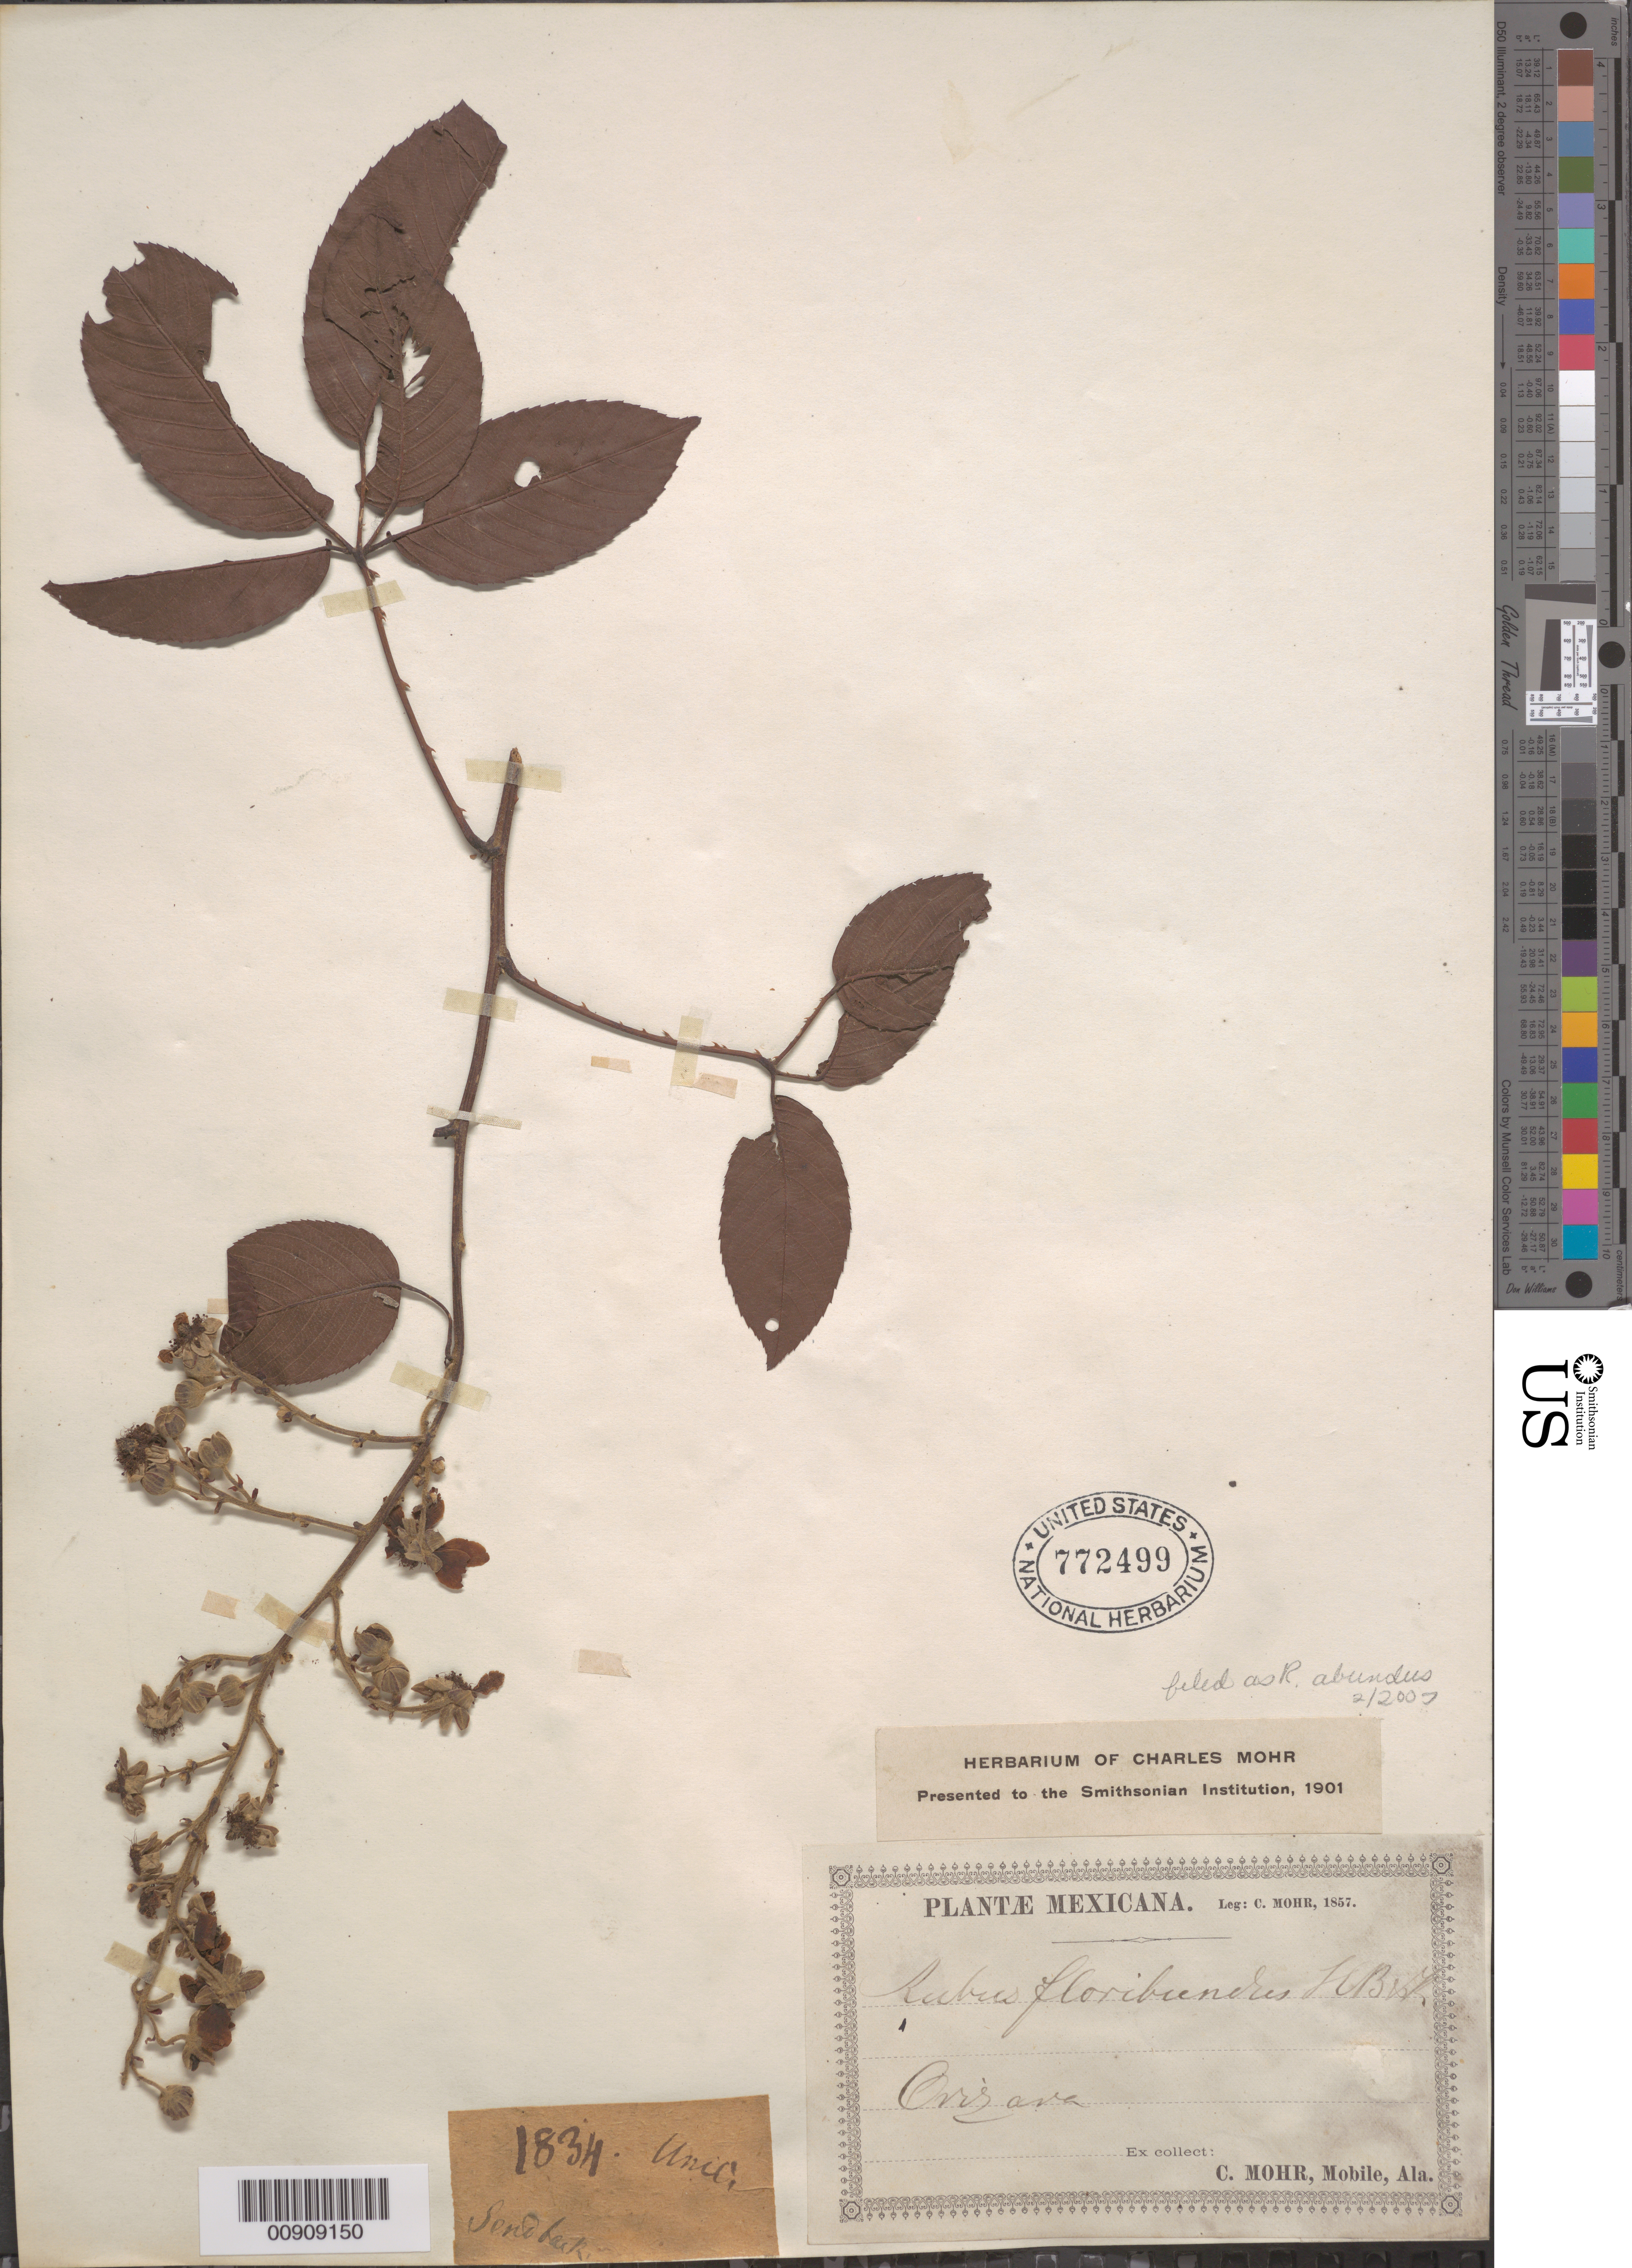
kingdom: Plantae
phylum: Tracheophyta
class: Magnoliopsida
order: Rosales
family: Rosaceae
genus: Rubus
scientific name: Rubus abundus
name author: Rydb.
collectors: C. T. Mohr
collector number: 1834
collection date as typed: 1857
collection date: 1857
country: Mexico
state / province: Veracruz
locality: Orizava.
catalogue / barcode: US 772499